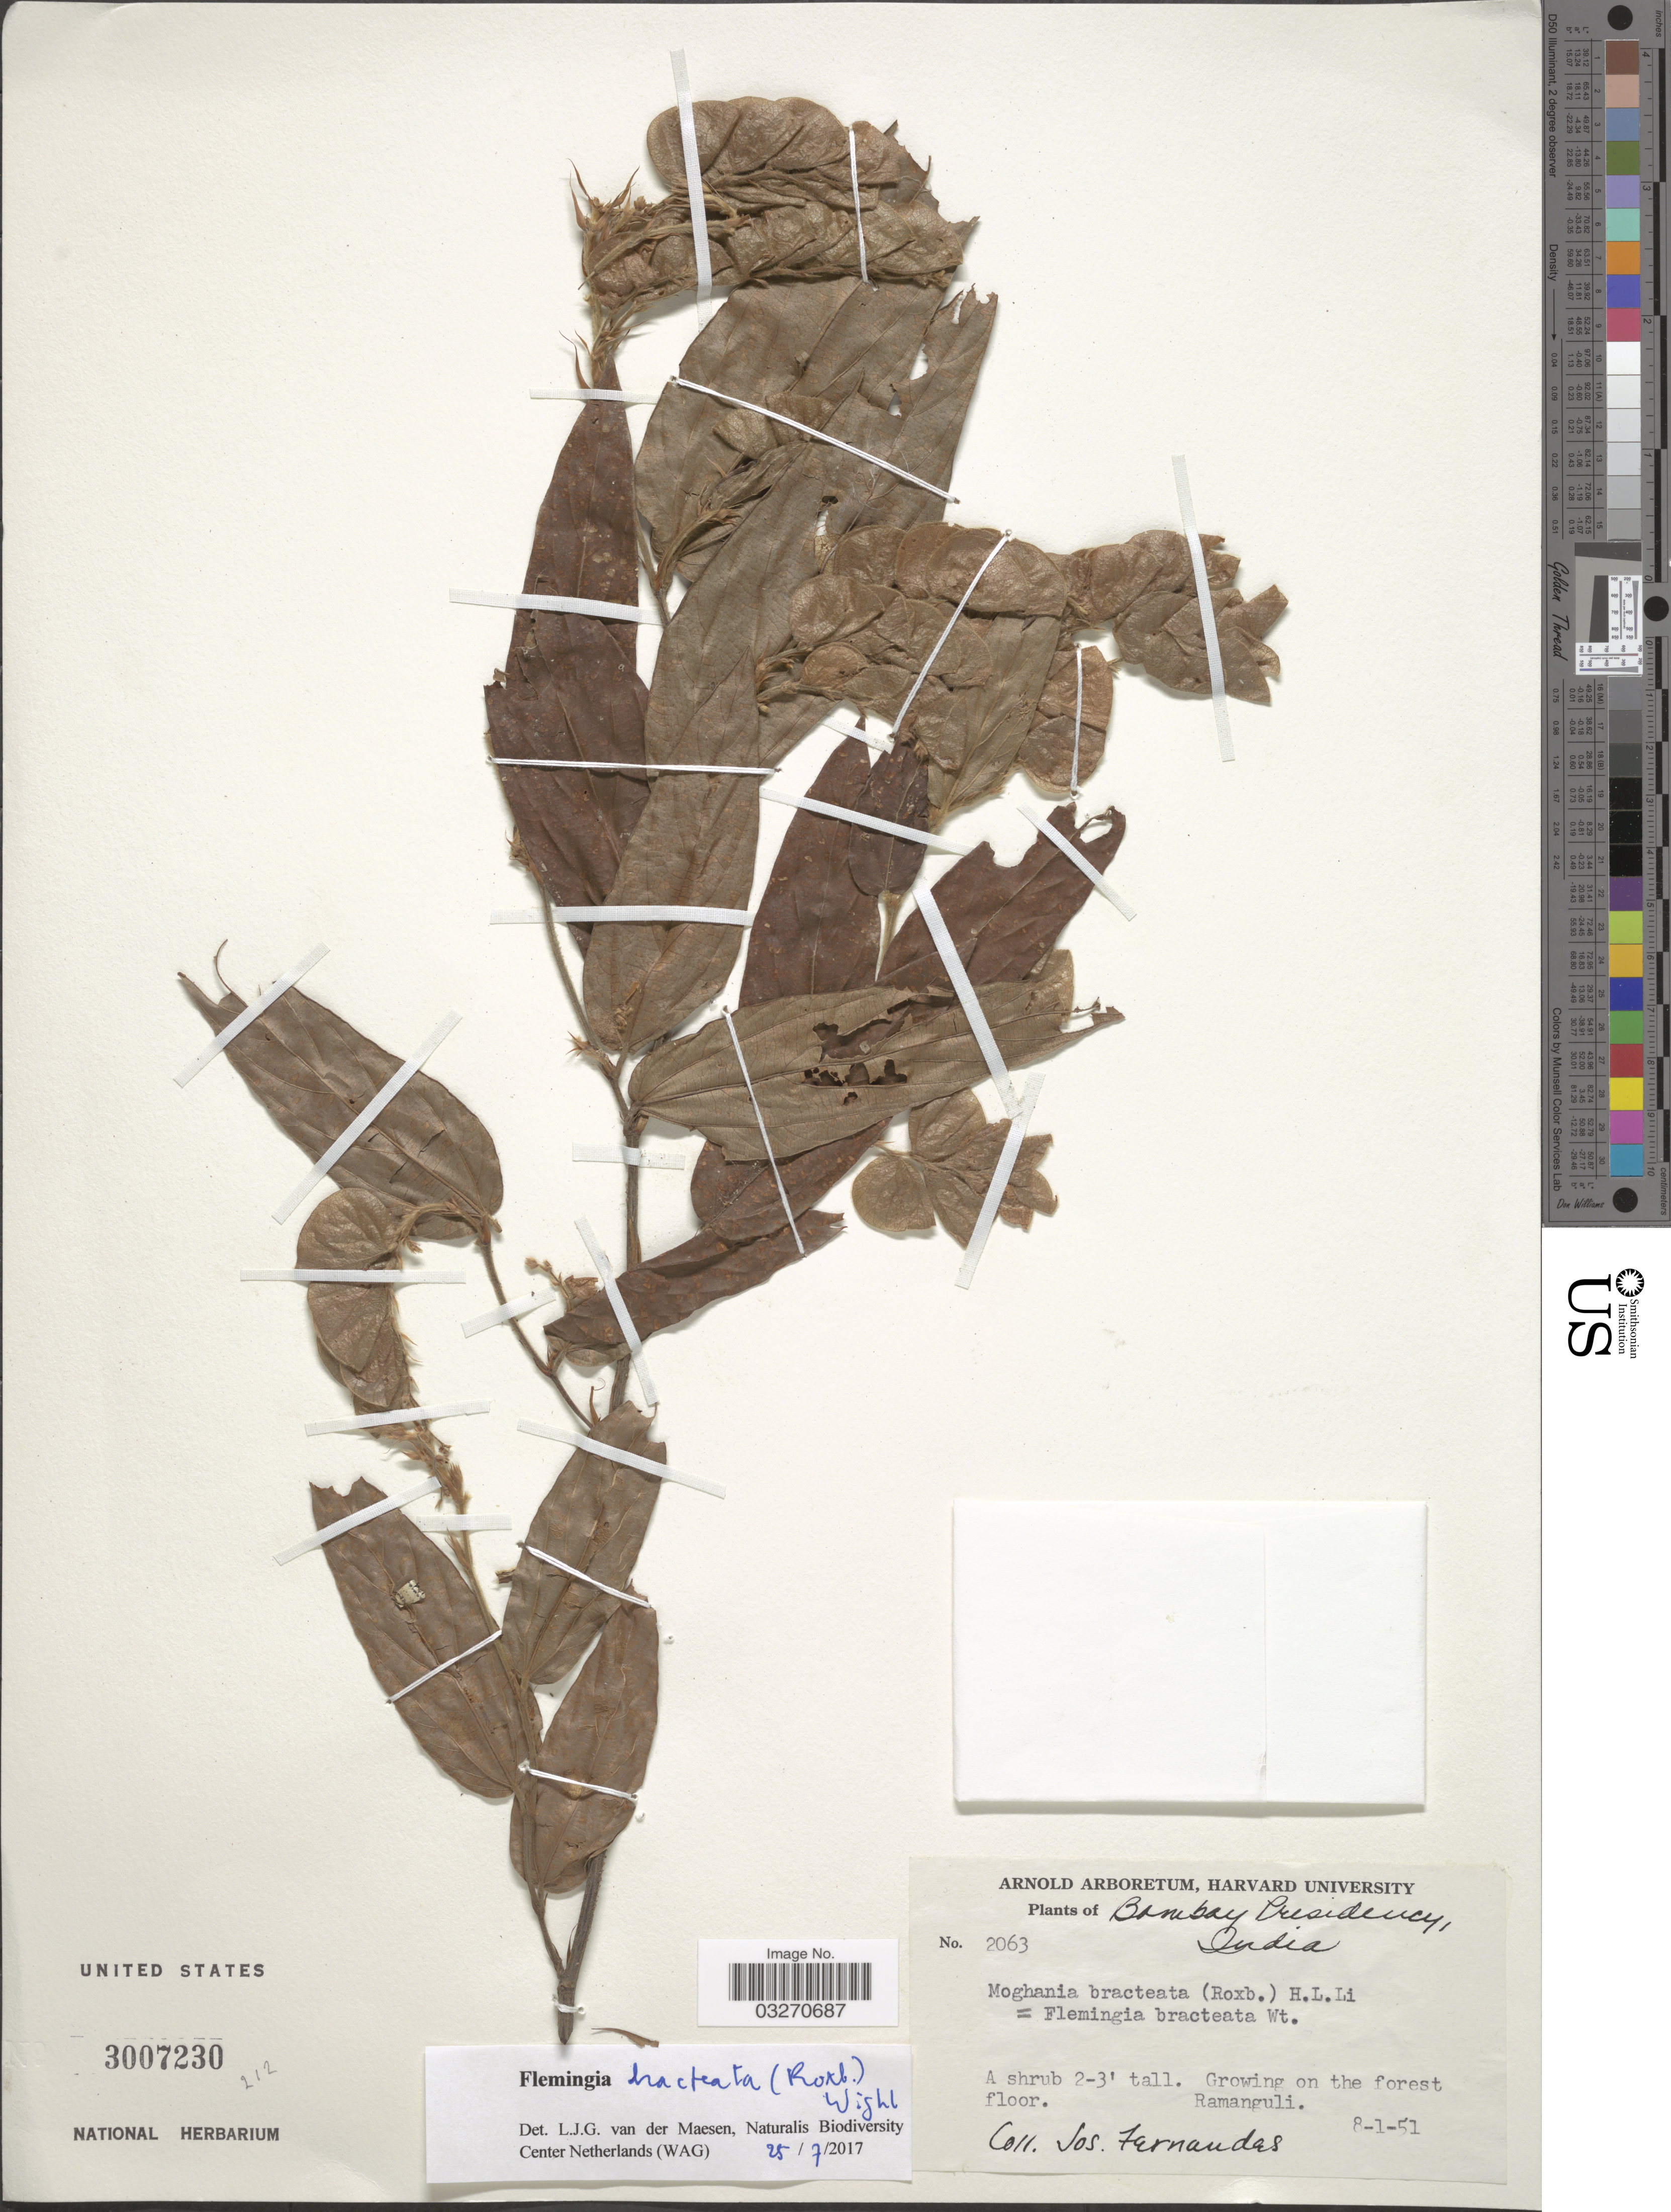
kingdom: Plantae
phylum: Tracheophyta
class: Magnoliopsida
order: Fabales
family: Fabaceae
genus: Flemingia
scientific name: Flemingia bracteata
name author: (Roxb.) Wight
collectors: J. Fernandes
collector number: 2063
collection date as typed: Transcribed d/m/y: 8/1/51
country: India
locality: Bombay Presidency. Ramanguli.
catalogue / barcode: US 3007230